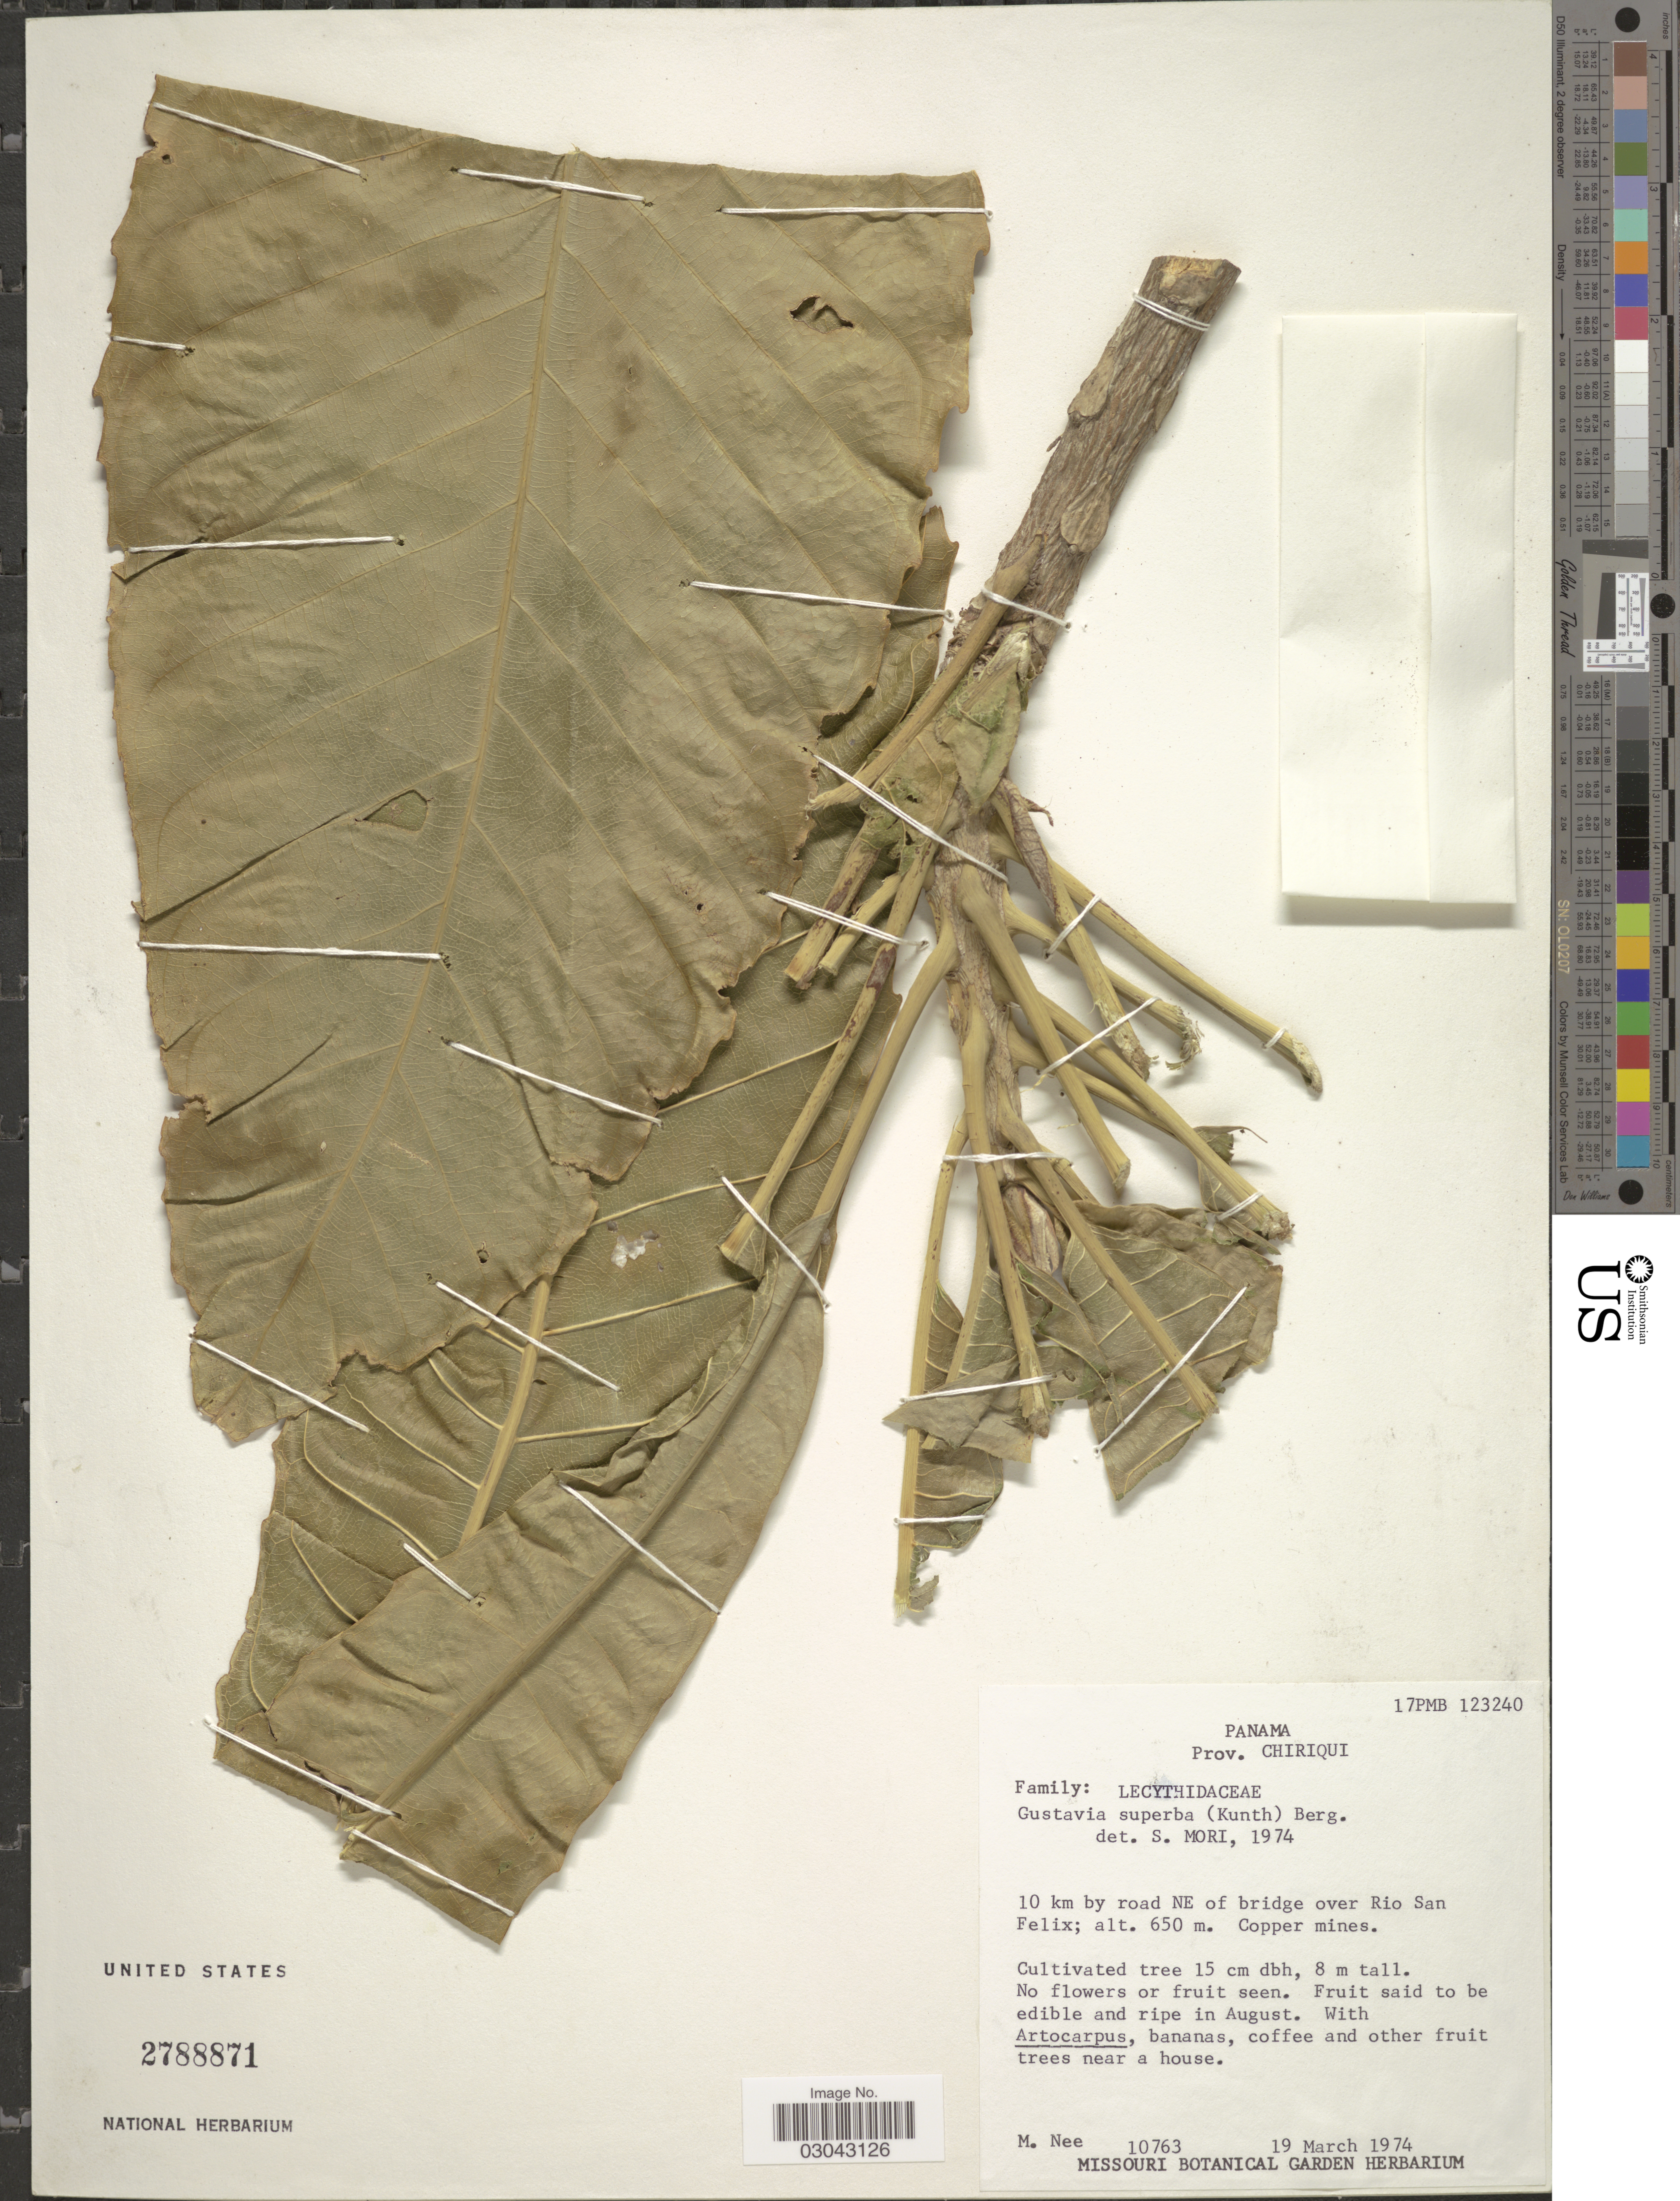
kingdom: Plantae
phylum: Tracheophyta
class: Magnoliopsida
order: Ericales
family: Lecythidaceae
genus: Gustavia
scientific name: Gustavia superba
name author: (Kunth) O. Berg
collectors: M. Nee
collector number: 10763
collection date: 1974-03-19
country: Panama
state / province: Chiriqui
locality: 10 km by road NE of bridge over Rio San Felix, Copper Mines.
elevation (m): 650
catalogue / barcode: US 2788871